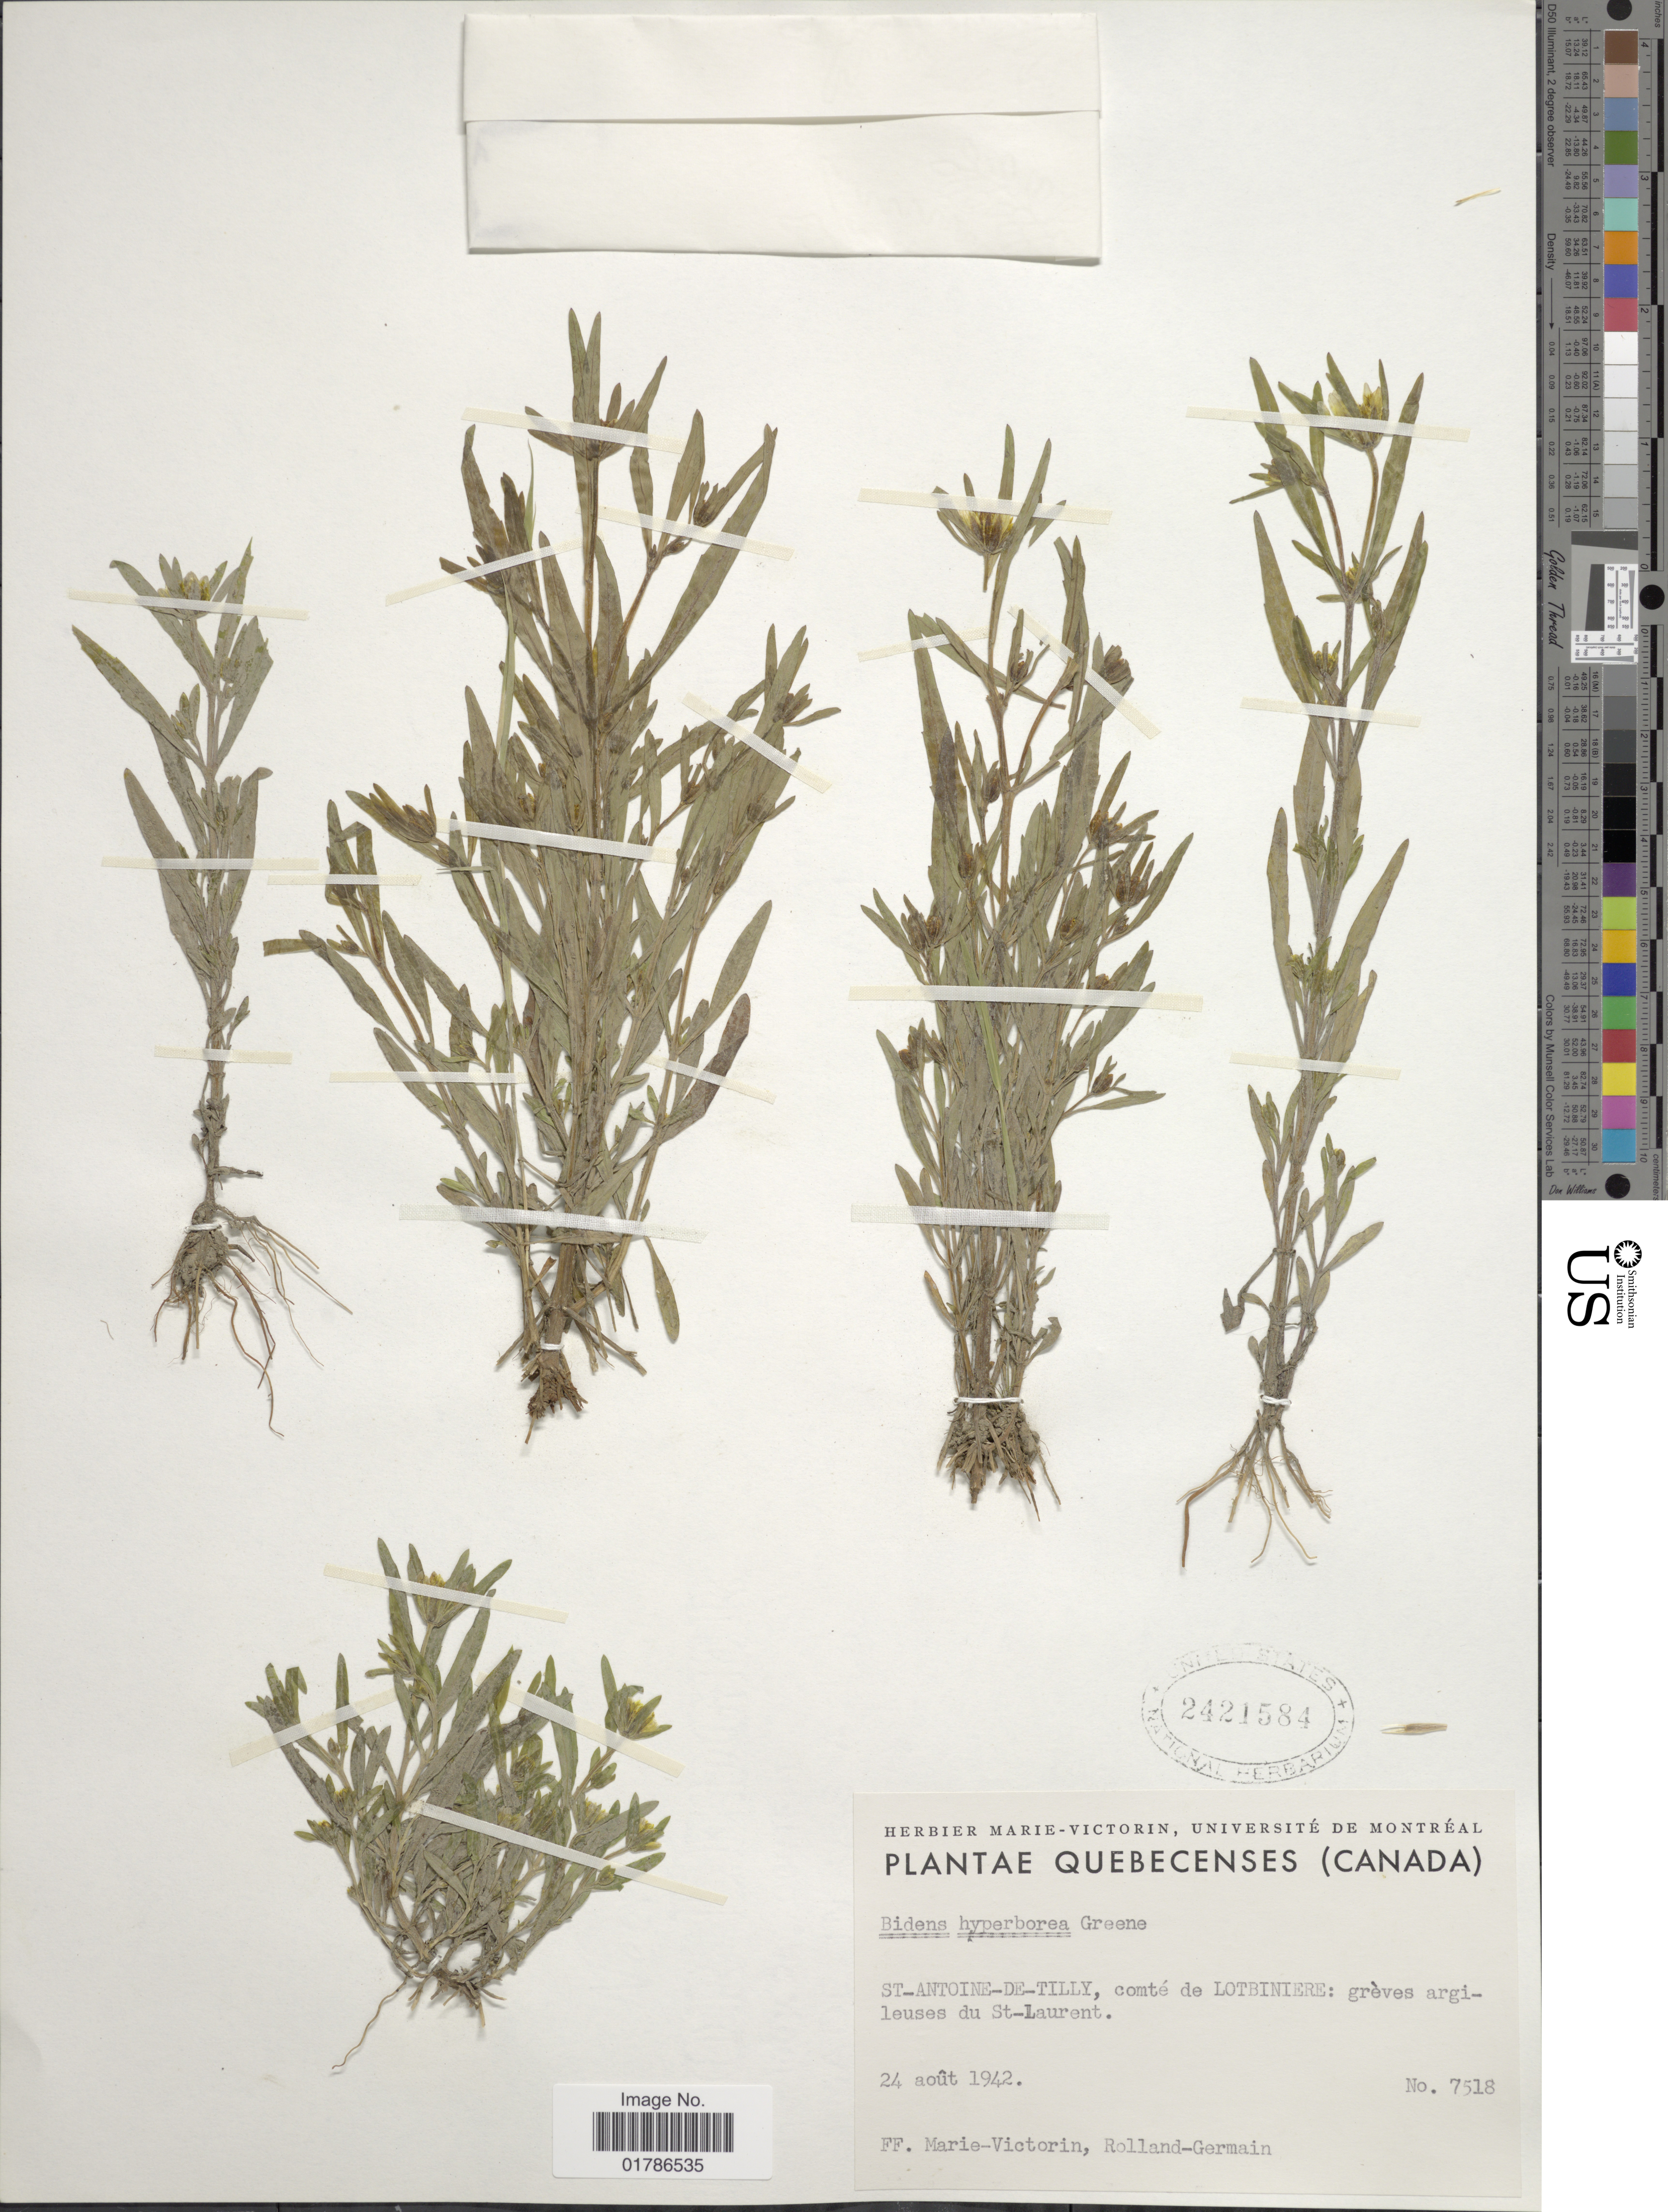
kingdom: Plantae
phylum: Tracheophyta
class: Magnoliopsida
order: Asterales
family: Asteraceae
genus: Bidens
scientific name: Bidens hyperborea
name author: Greene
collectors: F. Marie-Victorin & Rolland-Germain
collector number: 7518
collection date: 1942-08-24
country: Canada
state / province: Quebec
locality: St. Antoine De Tilly, Comte de Lotbiniere: greves argileuses du St. Laurent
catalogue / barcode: US 2421584